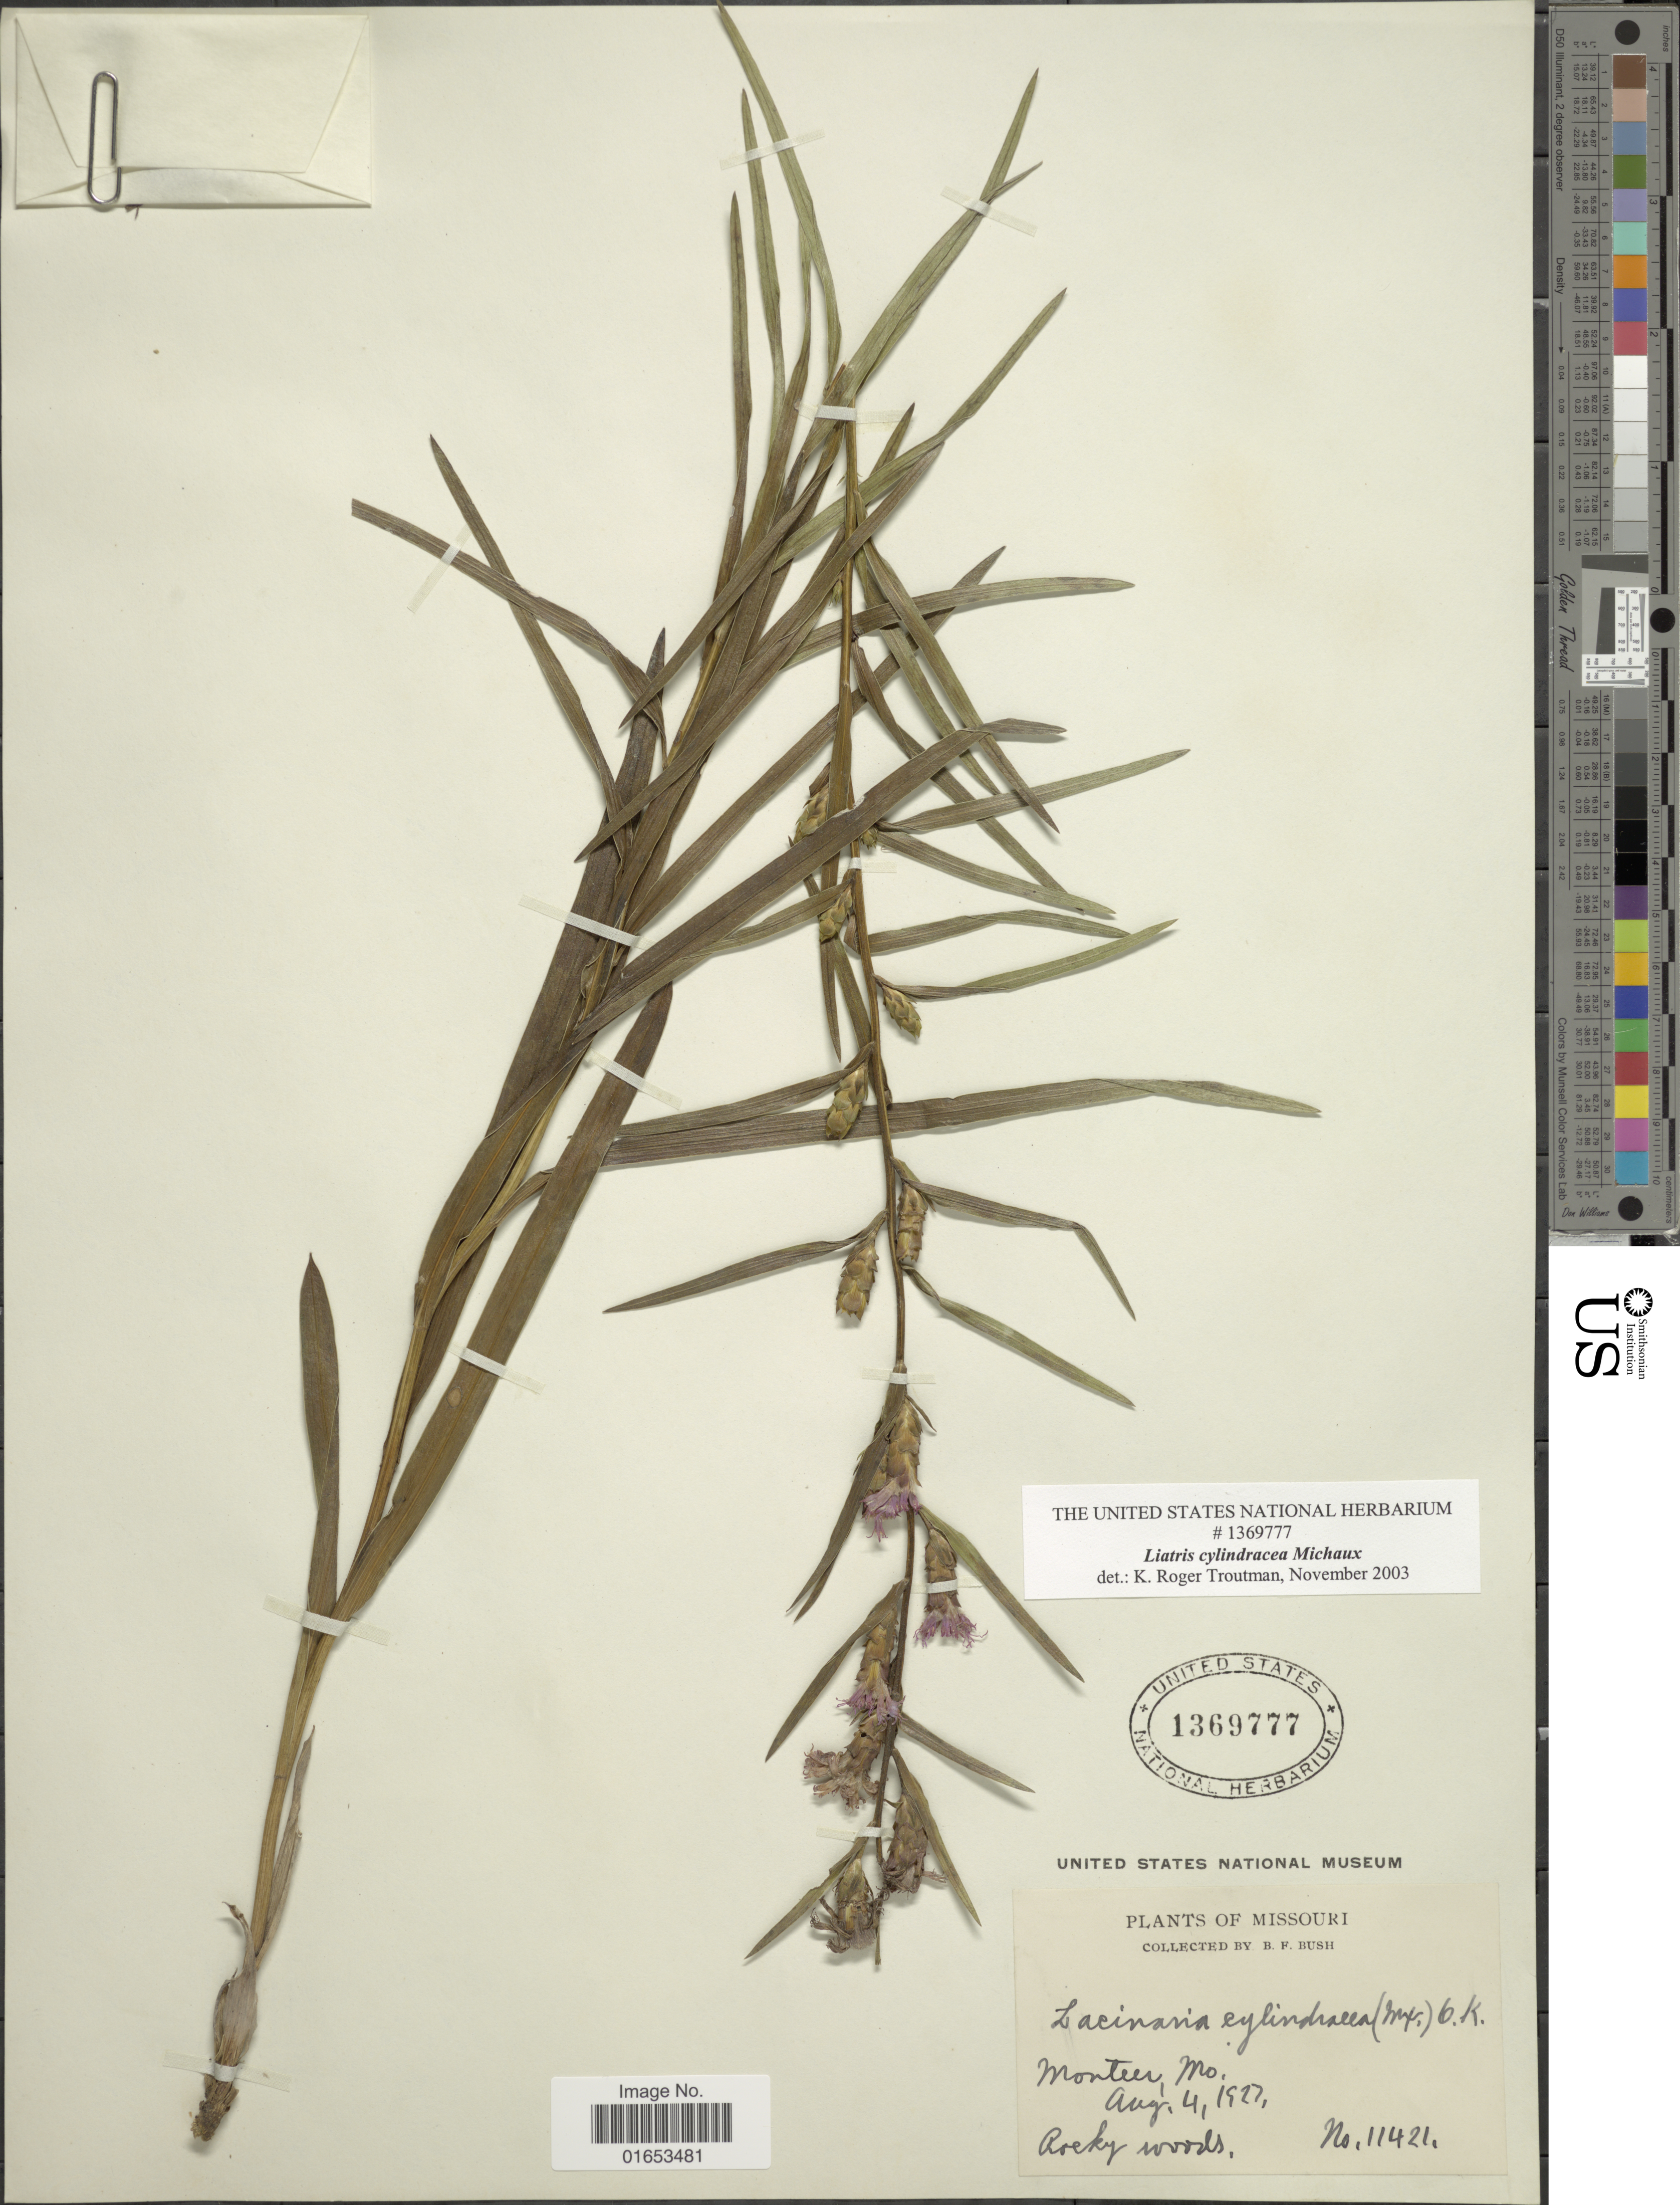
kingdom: Plantae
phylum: Tracheophyta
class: Magnoliopsida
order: Asterales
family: Asteraceae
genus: Liatris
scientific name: Liatris cylindracea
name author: Michaux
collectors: B. F. Bush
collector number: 11421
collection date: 1927-08-04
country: United States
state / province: Missouri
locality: Monteer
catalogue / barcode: US 1369777